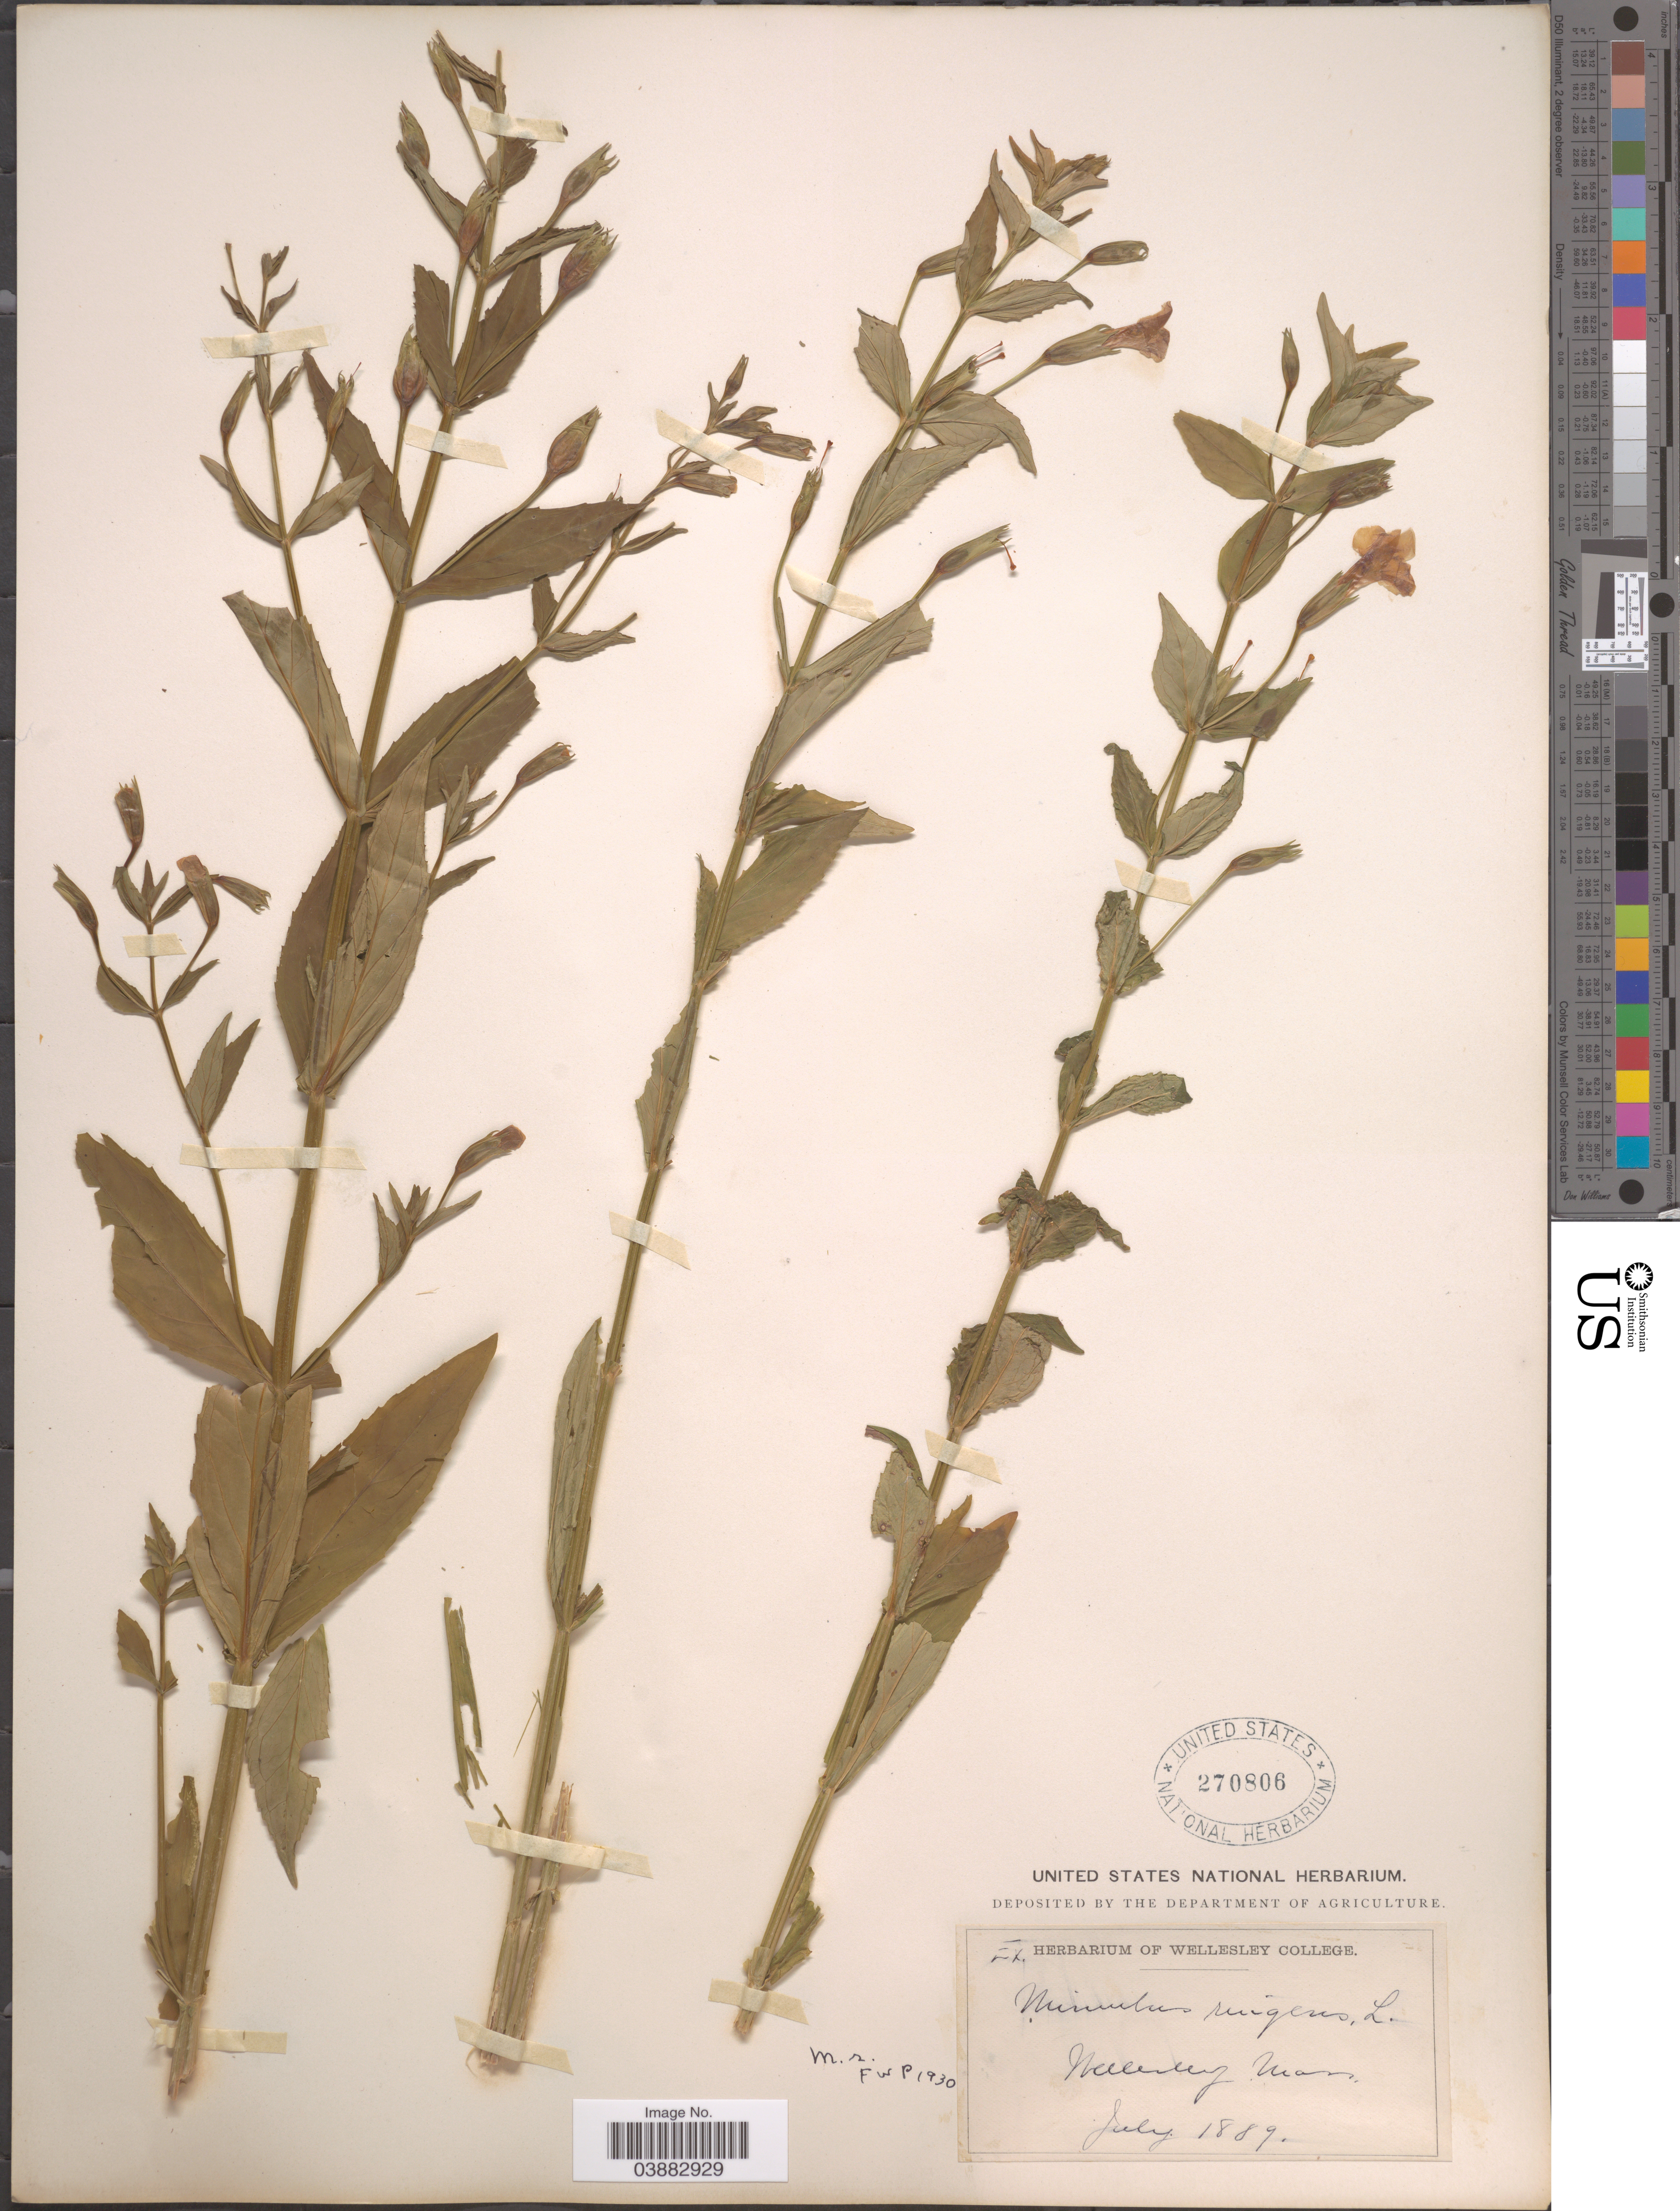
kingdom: Plantae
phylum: Tracheophyta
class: Magnoliopsida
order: Lamiales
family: Phrymaceae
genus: Mimulus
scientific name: Mimulus ringens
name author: L.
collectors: ex herb. Wellesley College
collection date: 1889-07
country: United States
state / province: Massachusetts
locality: Wellesley.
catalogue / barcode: US 270806